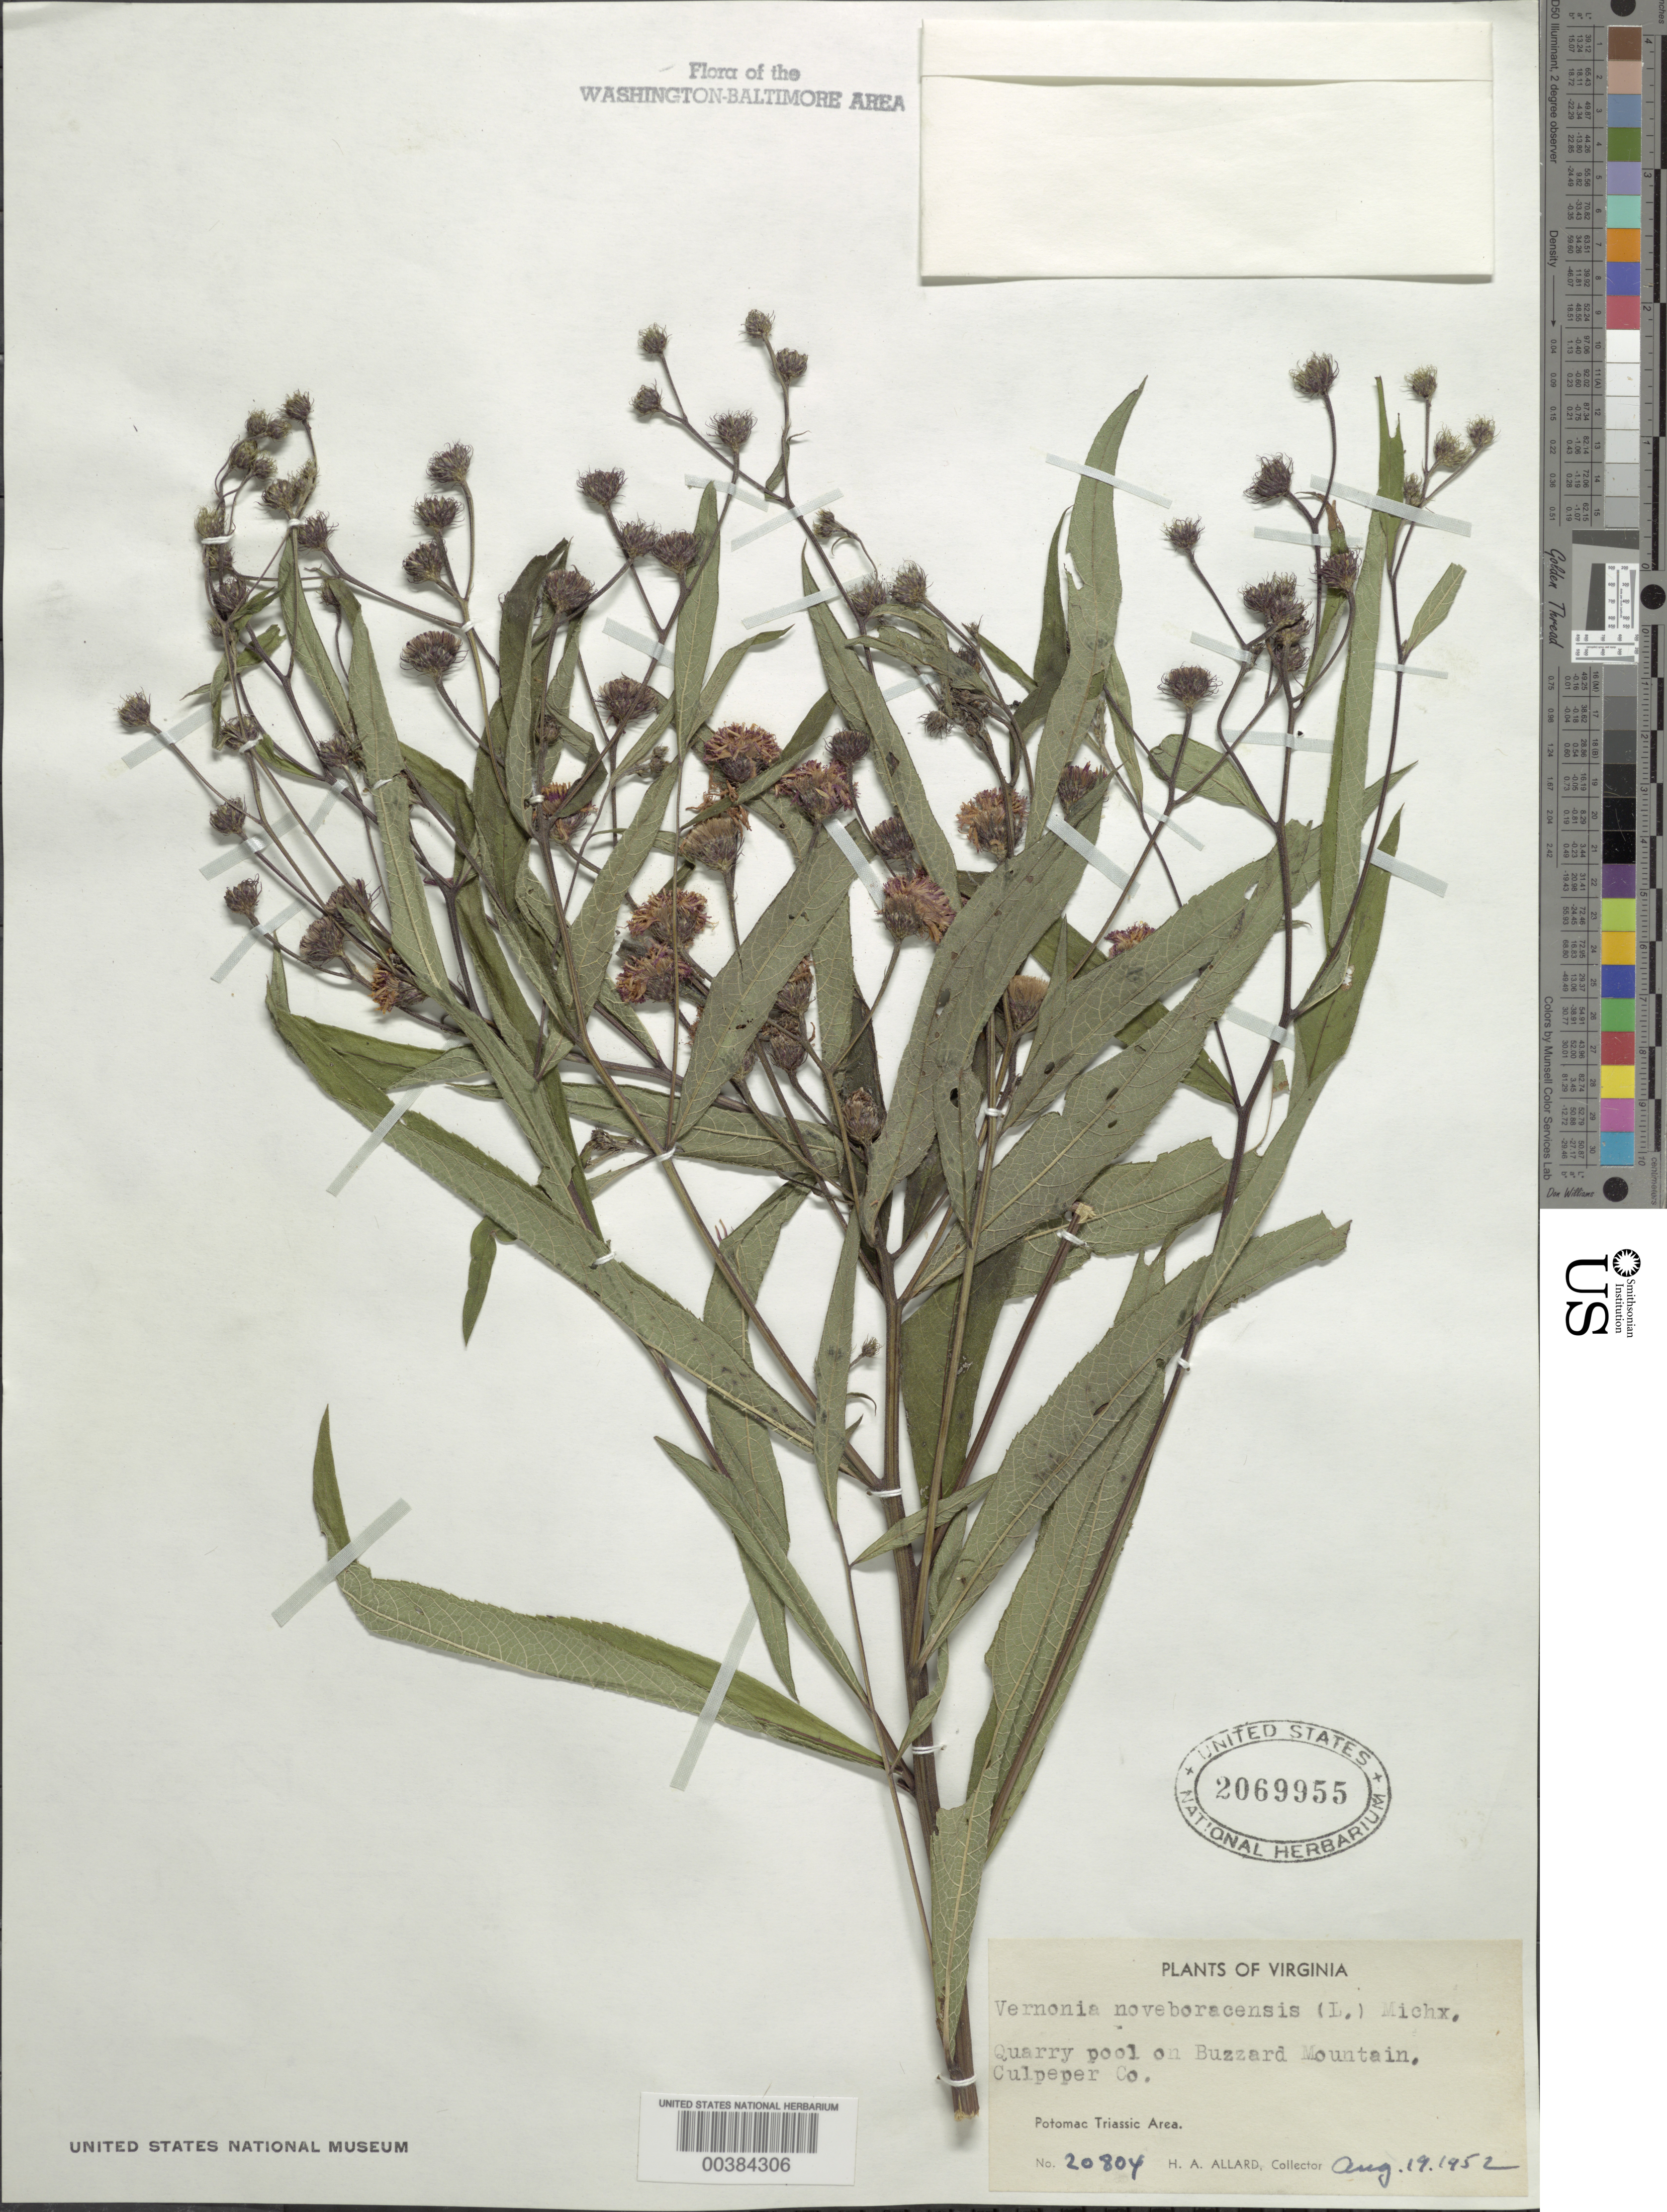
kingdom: Plantae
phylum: Tracheophyta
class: Magnoliopsida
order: Asterales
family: Asteraceae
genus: Vernonia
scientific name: Vernonia noveboracensis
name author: (L.) Michx.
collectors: H. A. Allard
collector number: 20804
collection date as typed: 19 Aug 1952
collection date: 1952-08-19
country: United States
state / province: Virginia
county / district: Culpeper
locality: Buzzard Mountain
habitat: Quarry pool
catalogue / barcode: US 2069955